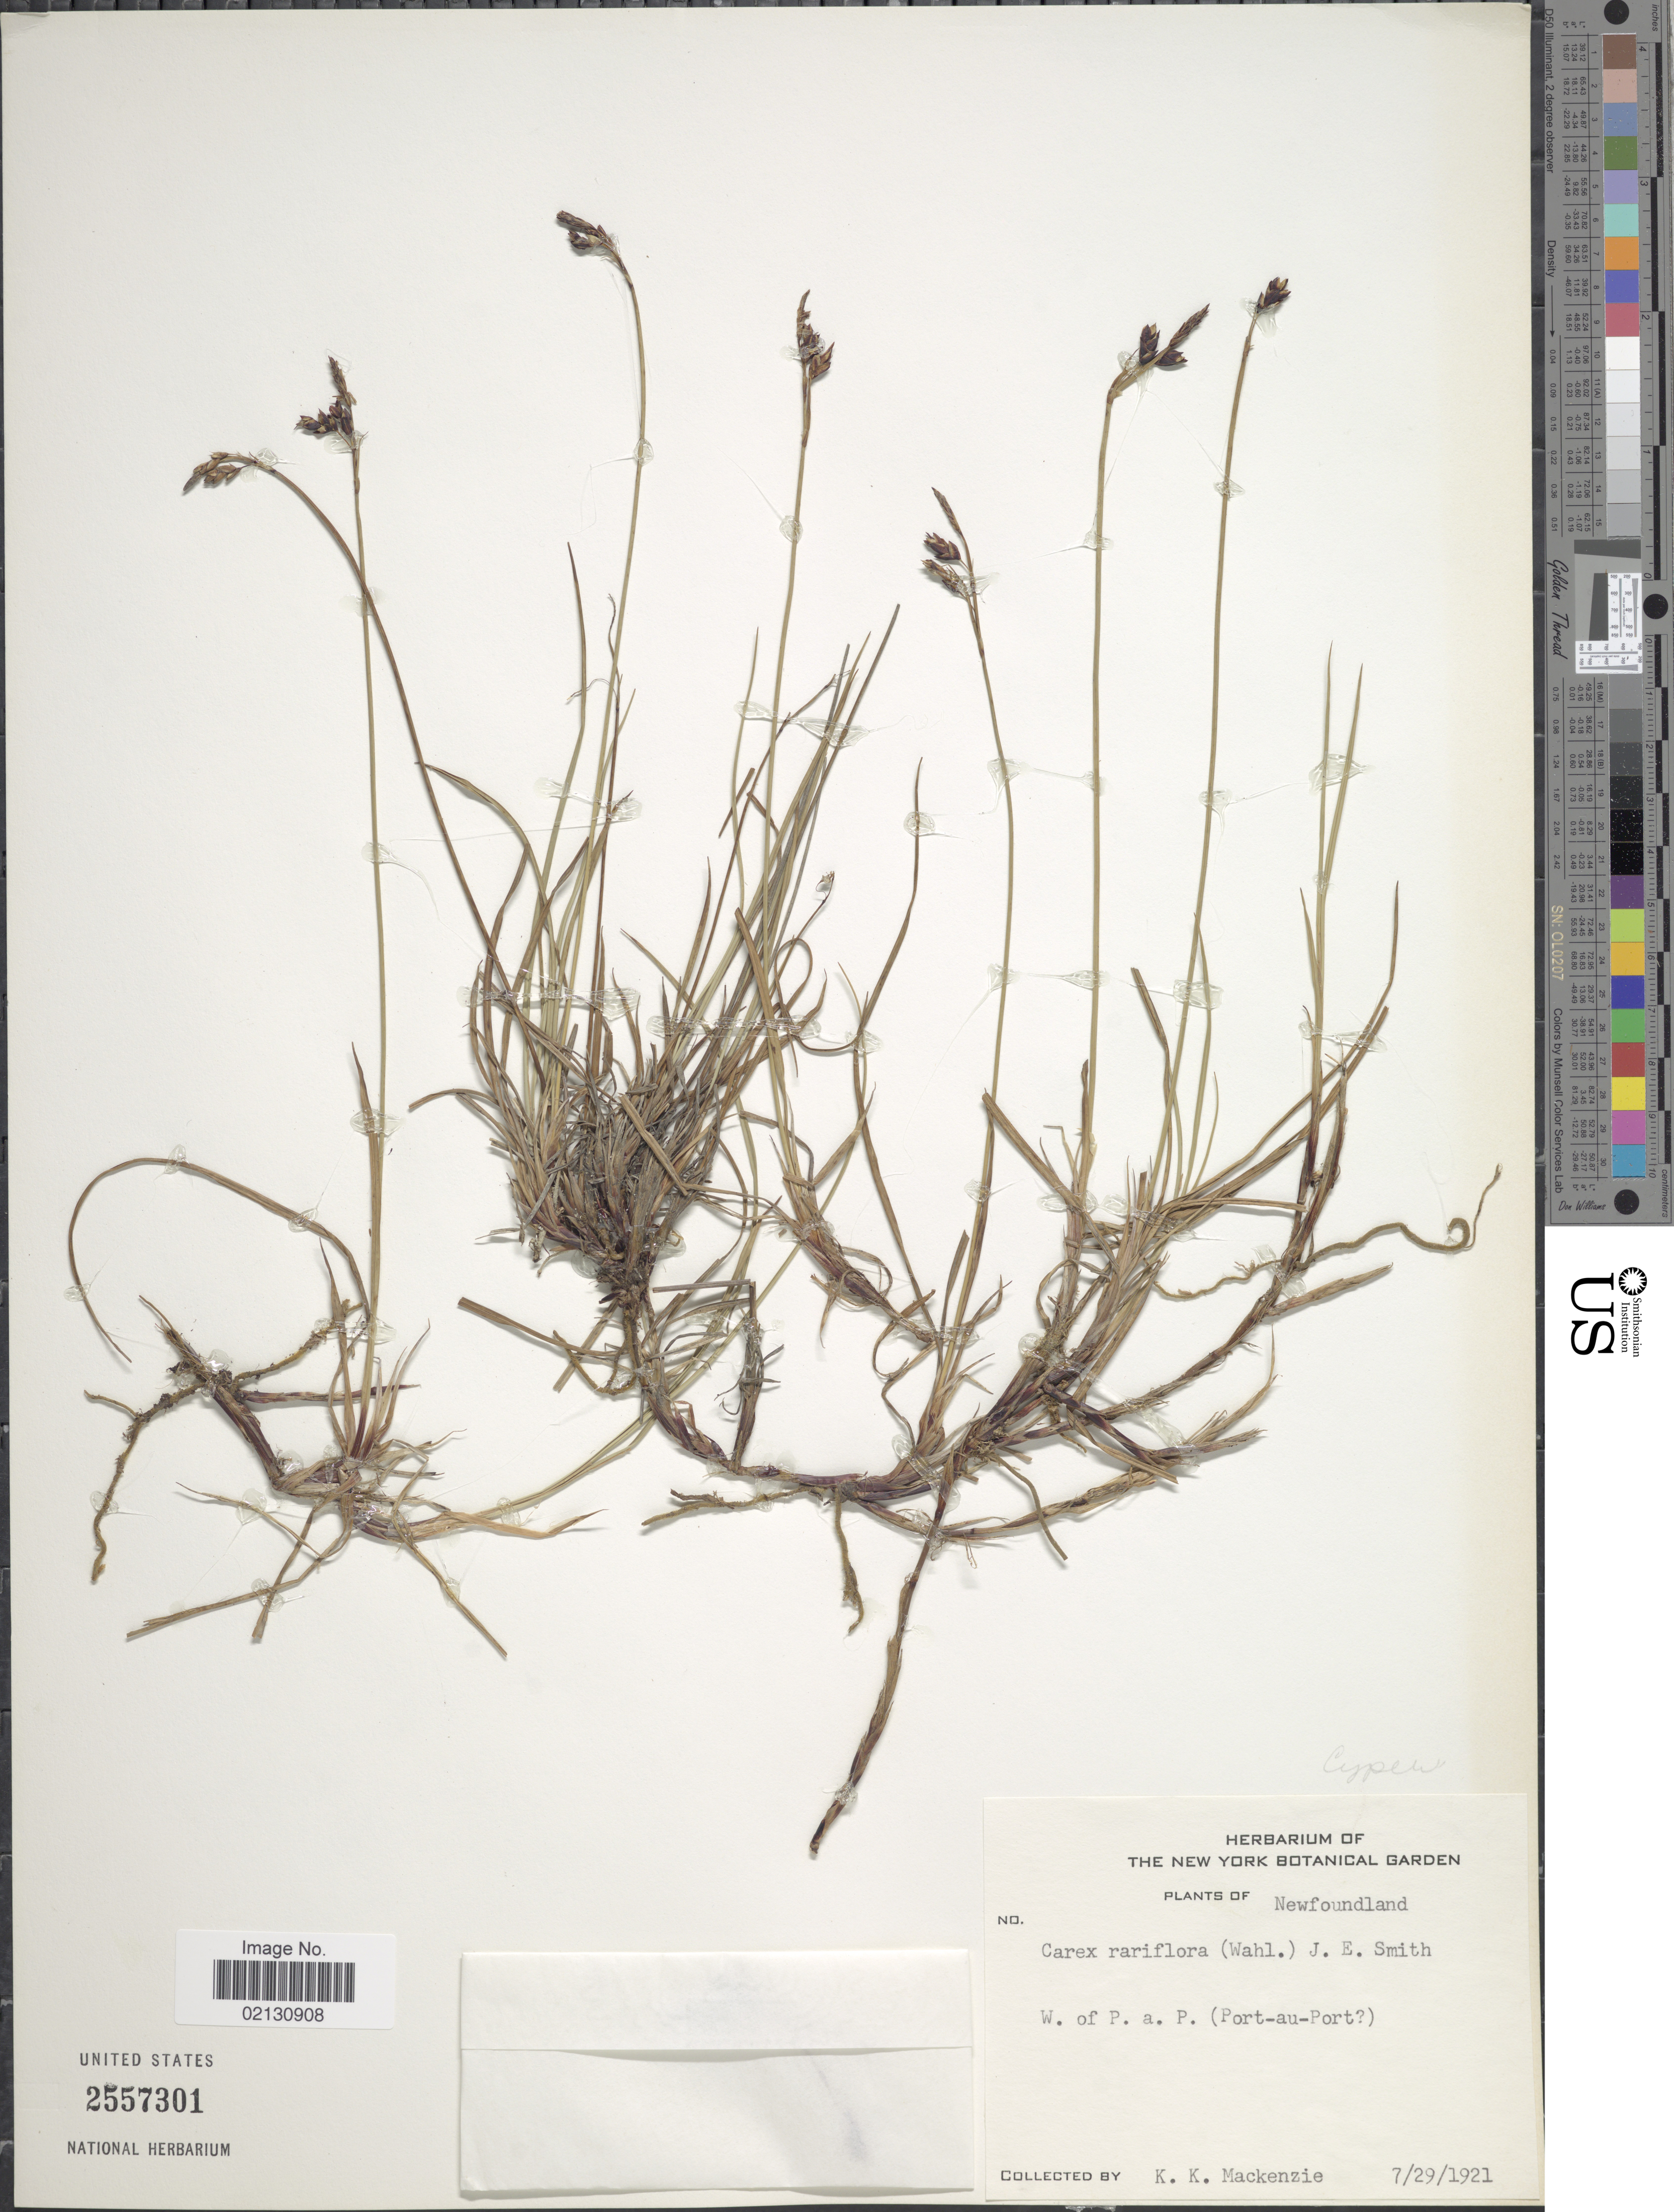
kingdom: Plantae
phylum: Tracheophyta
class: Liliopsida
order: Poales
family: Cyperaceae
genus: Carex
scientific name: Carex rariflora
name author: (Wahlenb.) Sm.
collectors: K. K. Mackenzie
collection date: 1921-07-29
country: Canada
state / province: Newfoundland and Labrador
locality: W. of P. a. P. (Port-au-Port [unsure placement])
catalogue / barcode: US 2557301